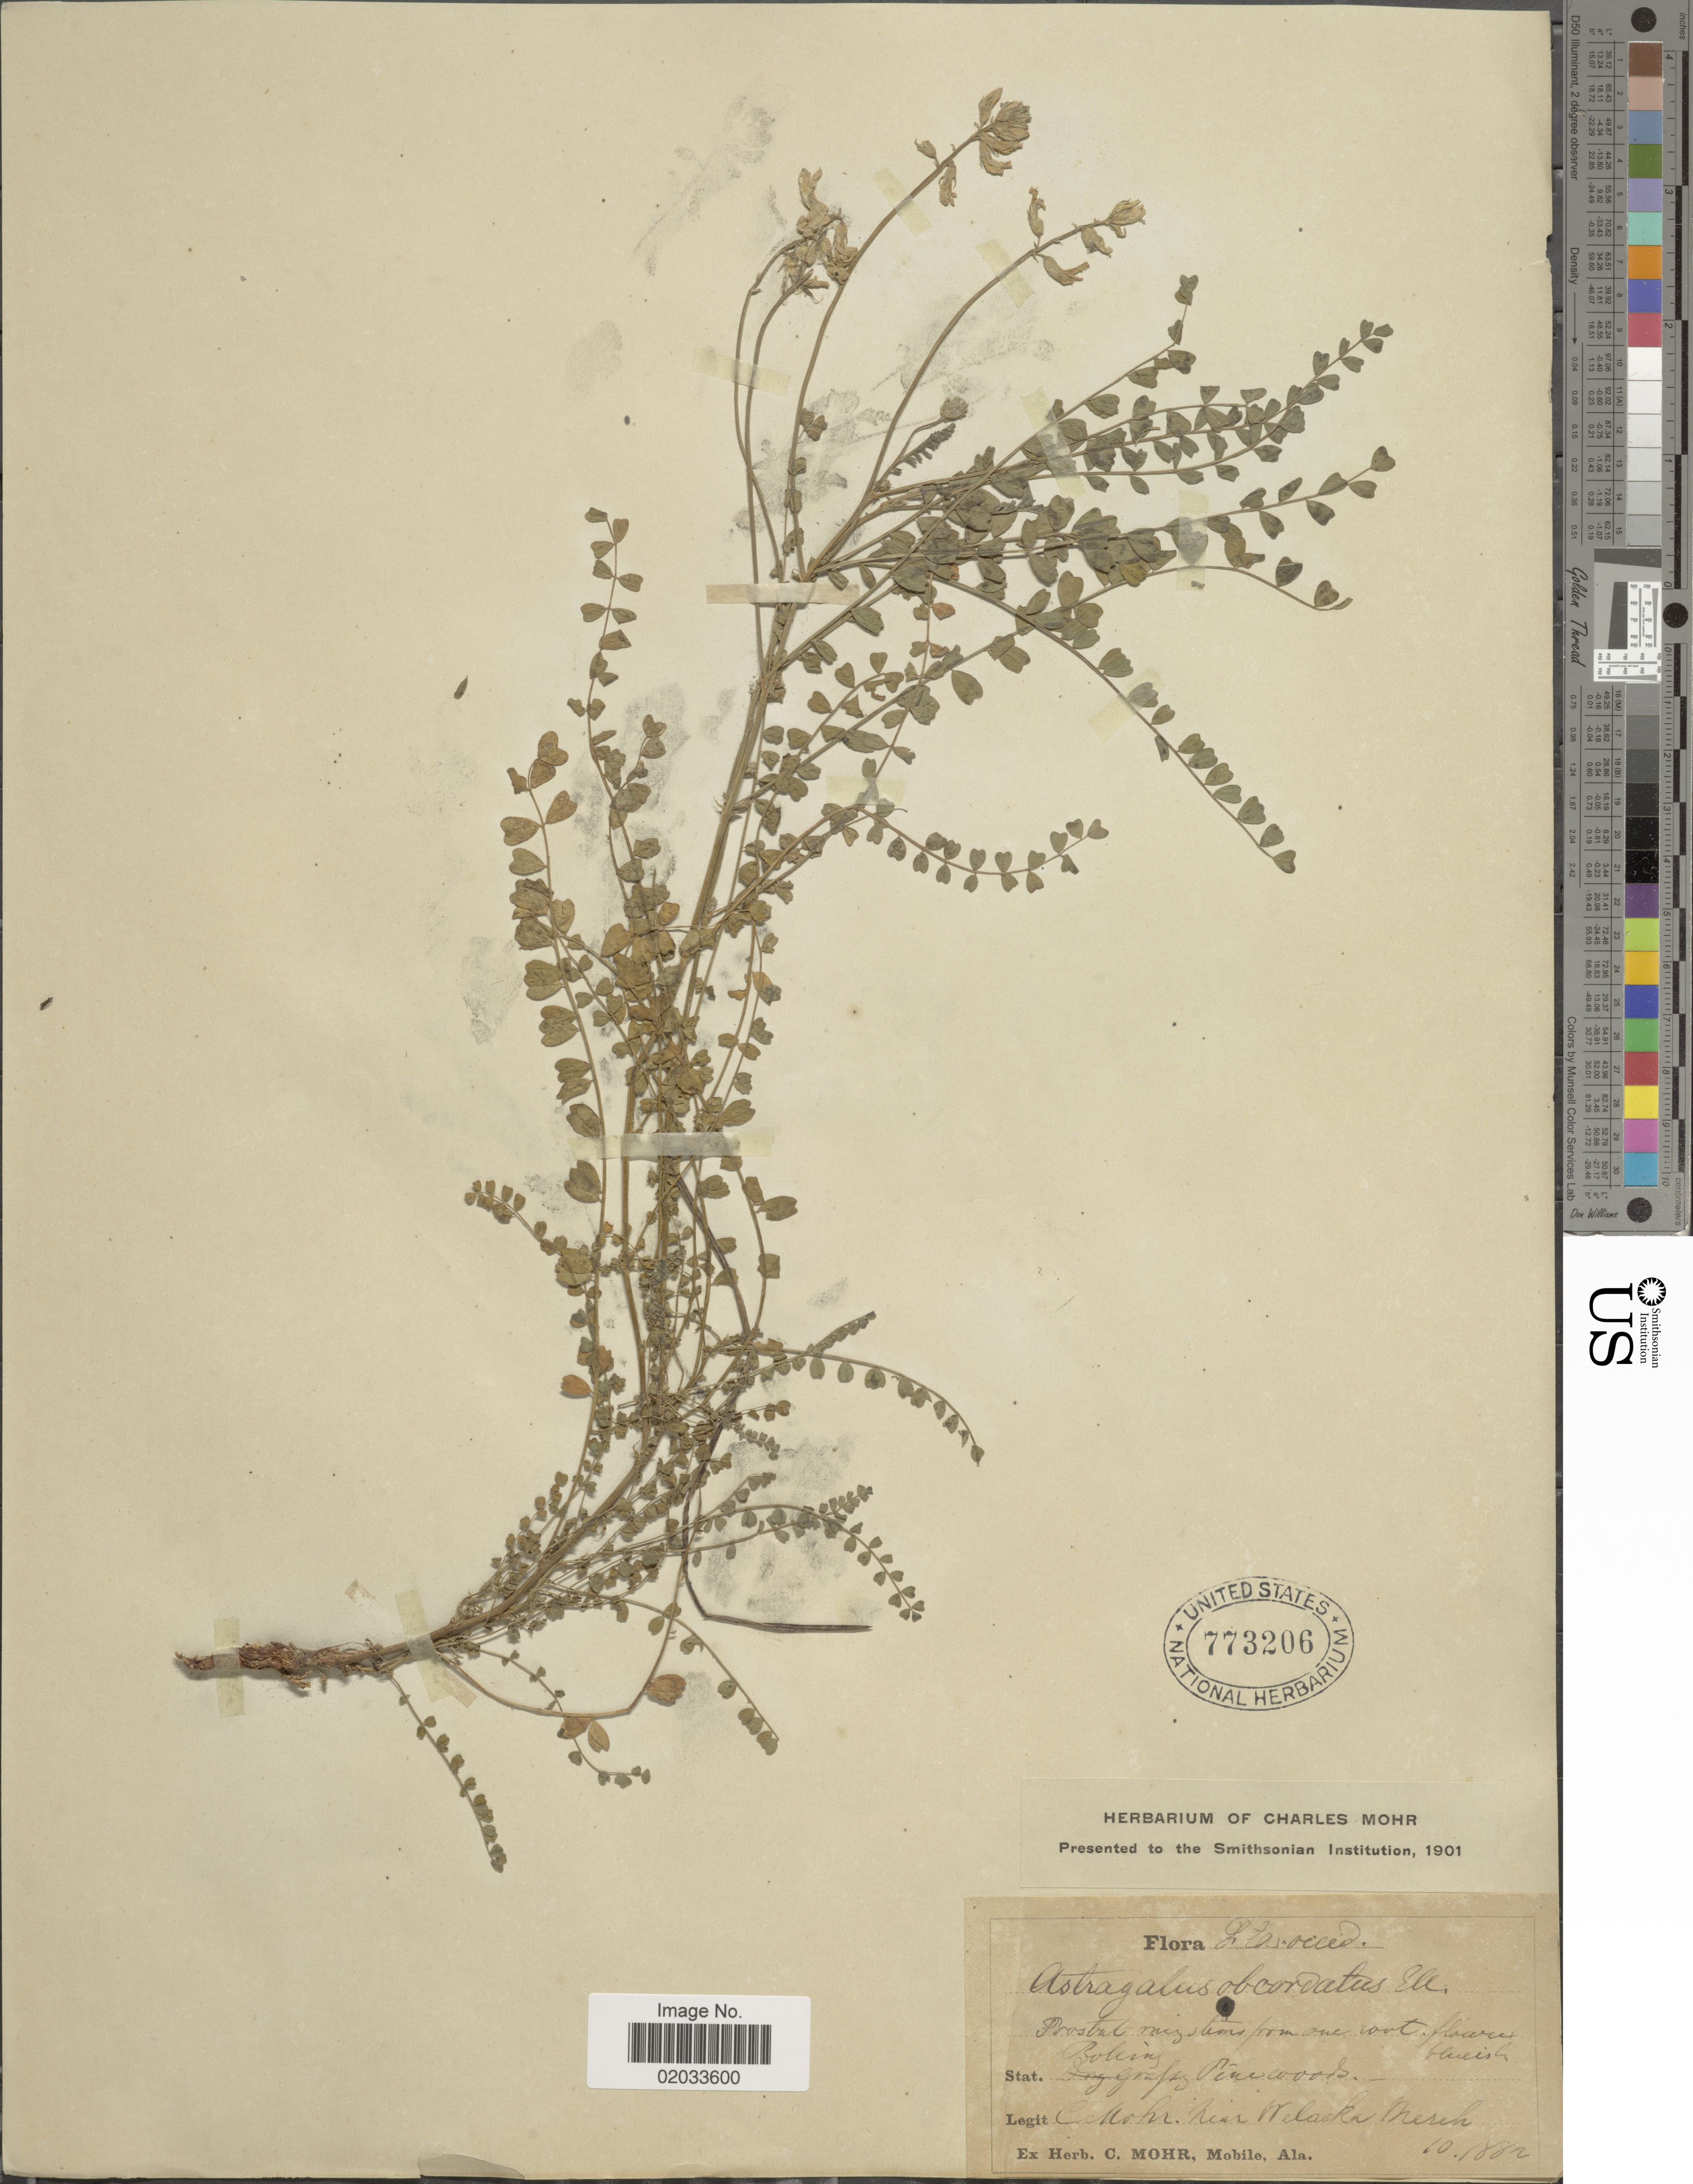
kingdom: Plantae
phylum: Tracheophyta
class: Magnoliopsida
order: Fabales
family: Fabaceae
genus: Astragalus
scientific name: Astragalus obcordatus Boiss., nom. illeg.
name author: Boiss.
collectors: Mohr, C. T. (herbarium)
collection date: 1882-10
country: United States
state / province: Florida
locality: Near Welacka Merch.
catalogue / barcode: US 773206